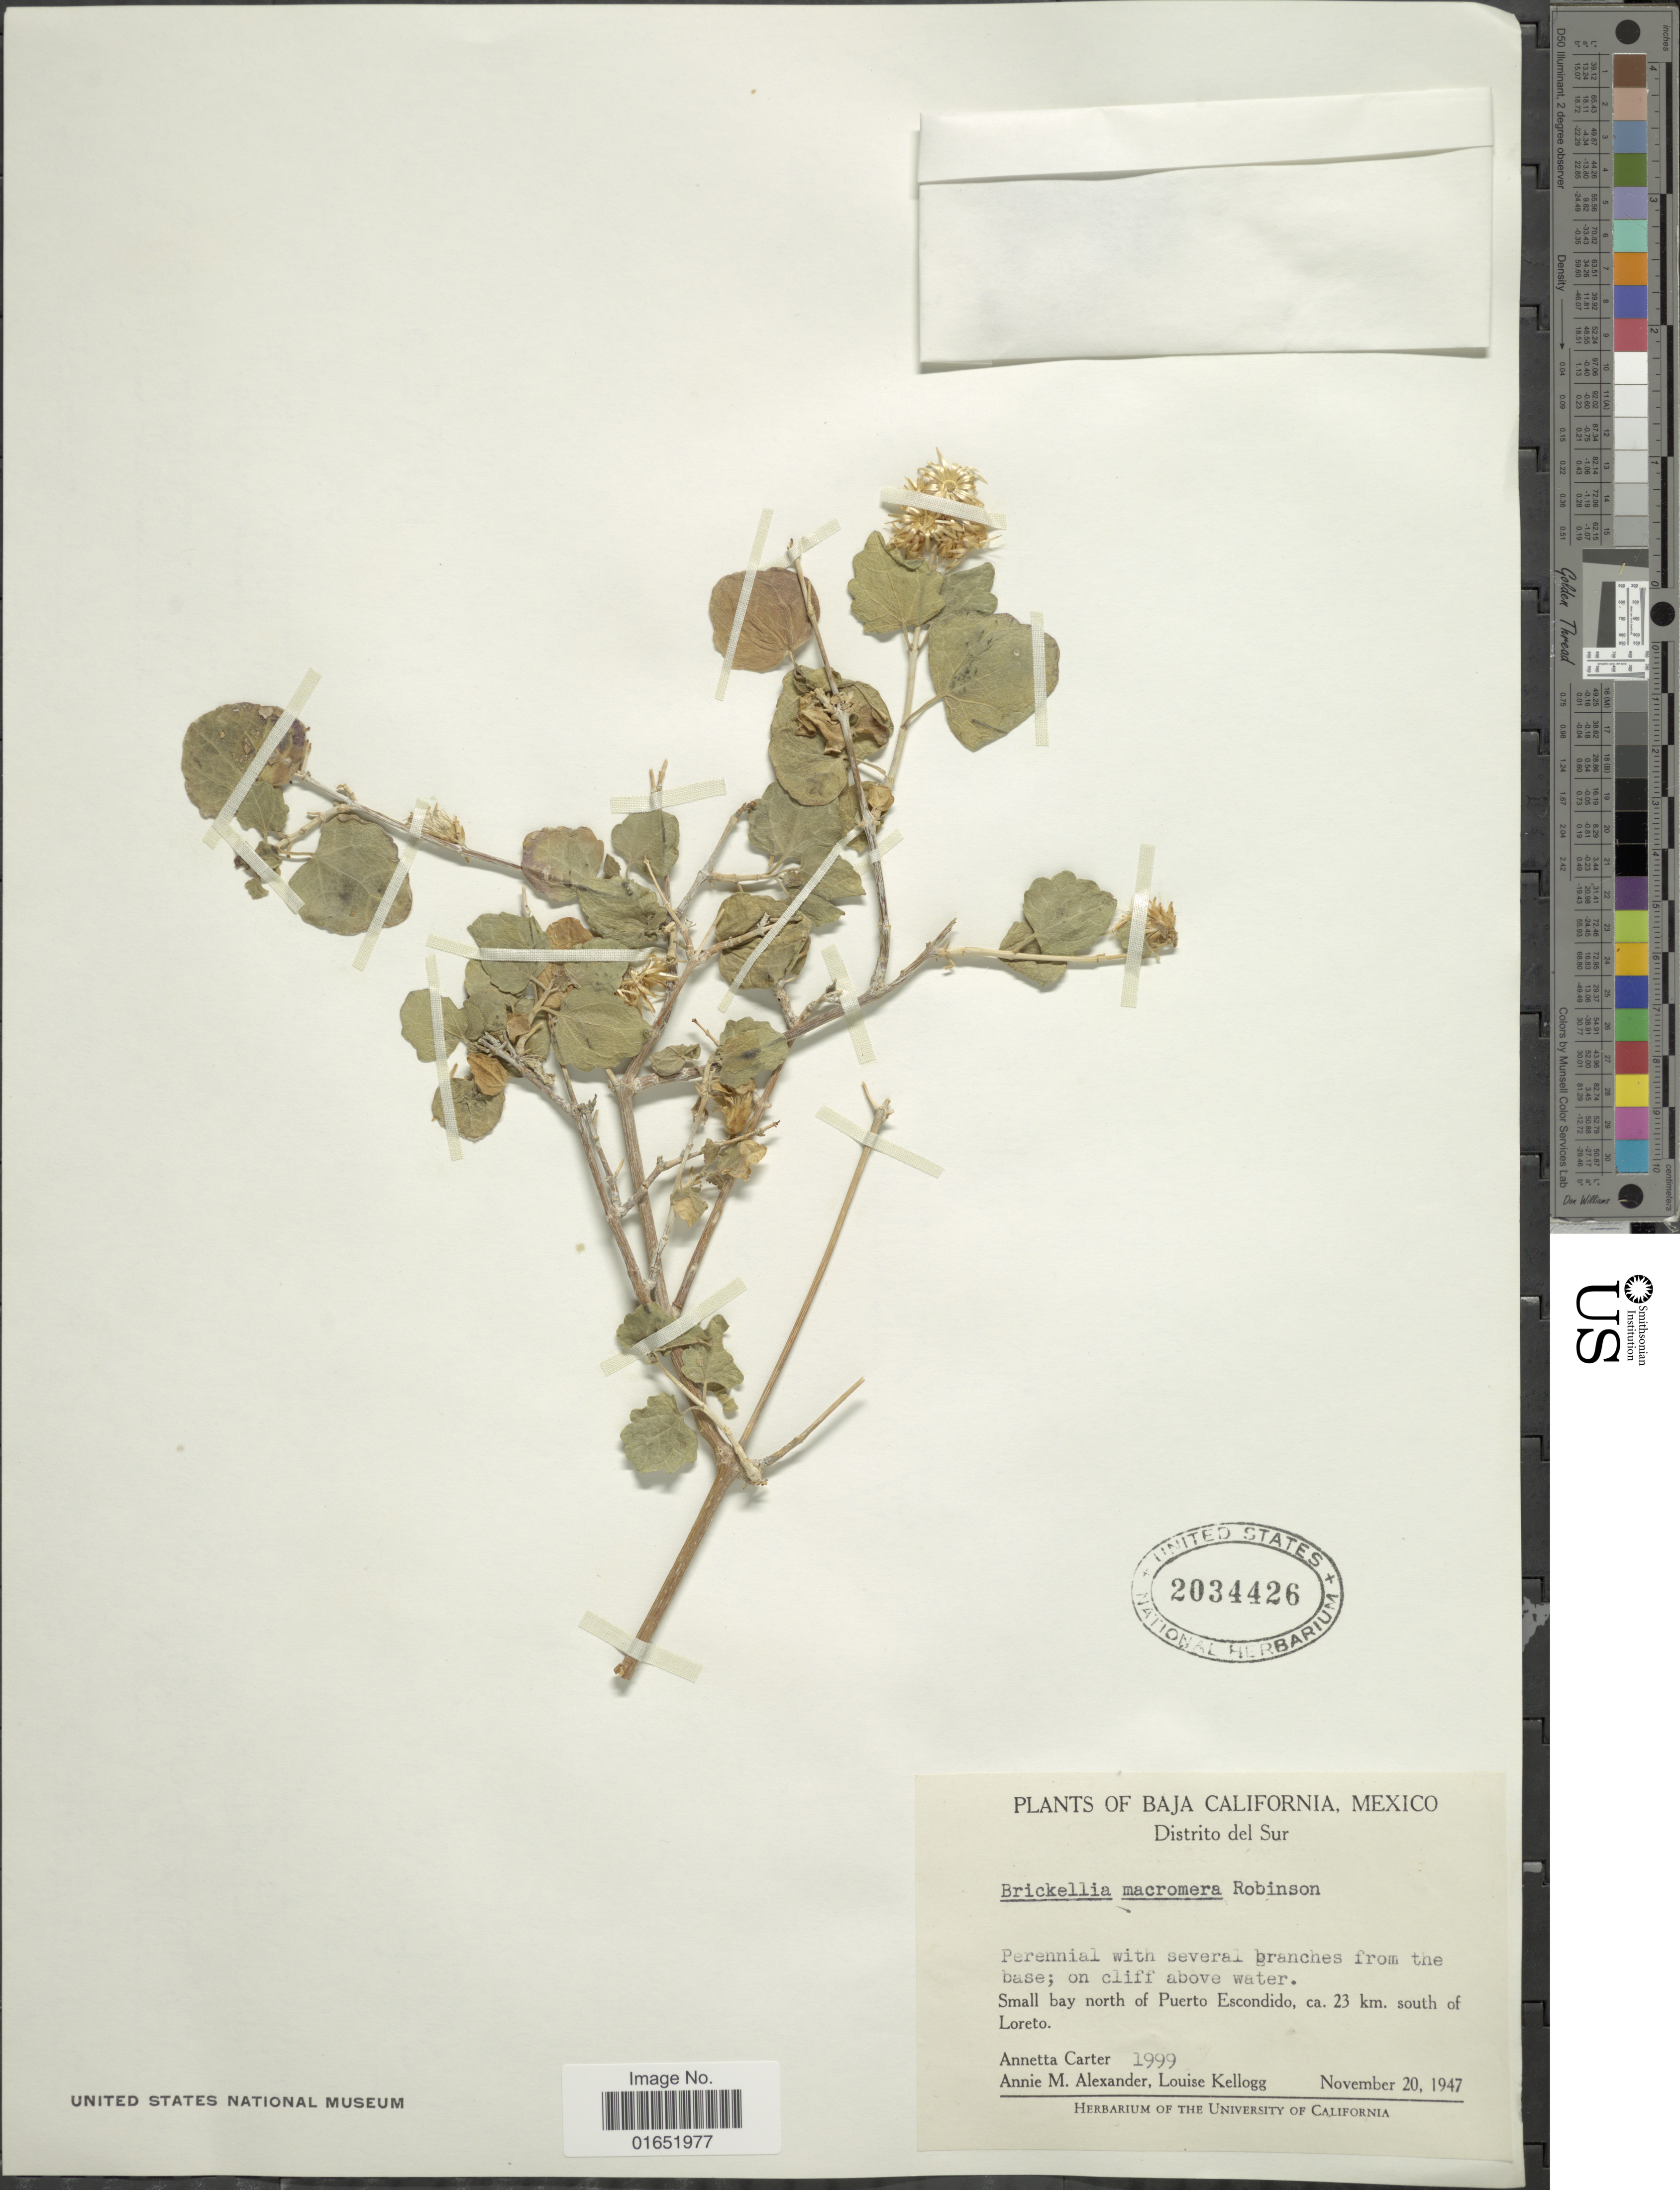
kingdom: Plantae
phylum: Tracheophyta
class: Magnoliopsida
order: Asterales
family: Asteraceae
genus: Brickellia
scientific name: Brickellia macromera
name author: B.L. Rob.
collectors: A. Carter, A. M. Alexander & L. Kellogg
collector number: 1999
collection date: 1947-11-20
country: Mexico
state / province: Baja California Sur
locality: Distrito del Sur, Perennial with several branches from the base; on cliff above water, Small bay north of Puerto Escondido, ca. 23 km south of Loreto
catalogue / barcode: US 2034426